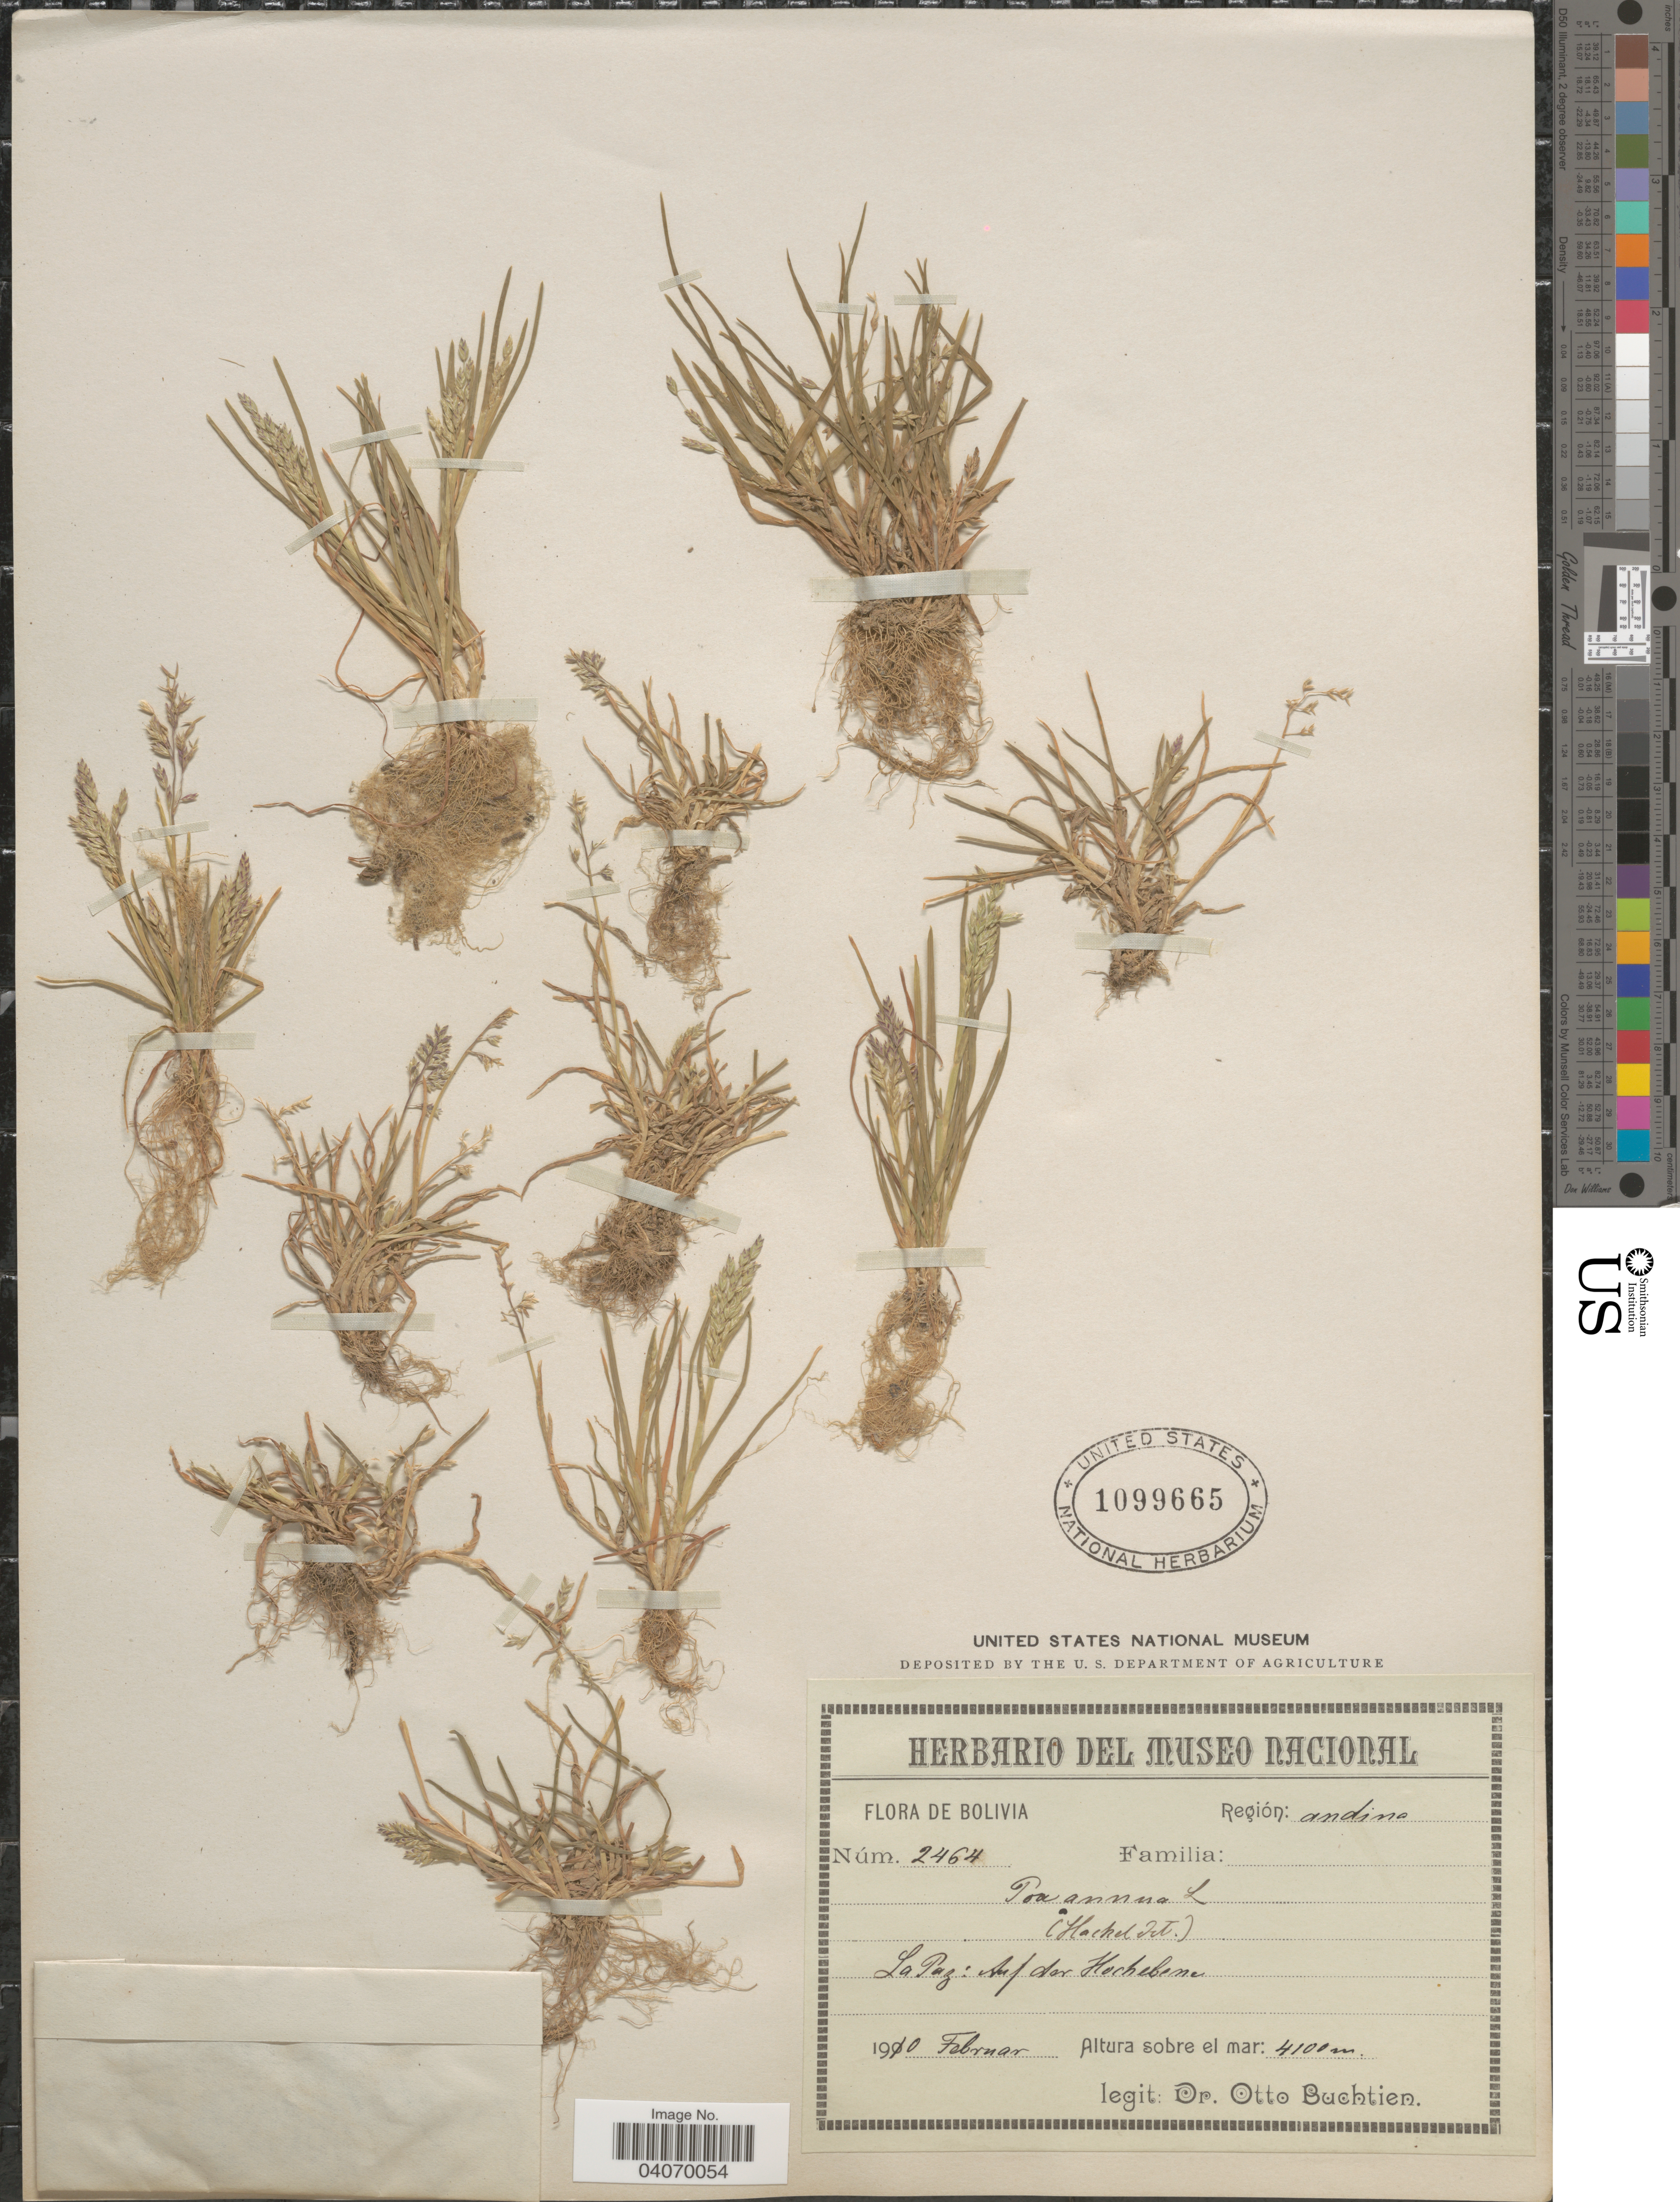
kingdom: Plantae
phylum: Tracheophyta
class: Liliopsida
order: Poales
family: Poaceae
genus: Poa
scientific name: Poa annua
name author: L.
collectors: O. Buchtien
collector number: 2464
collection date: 1910-02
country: Bolivia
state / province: La Paz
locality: Región: andina. Auf der Hochebene.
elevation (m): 4100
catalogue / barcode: US 1099665